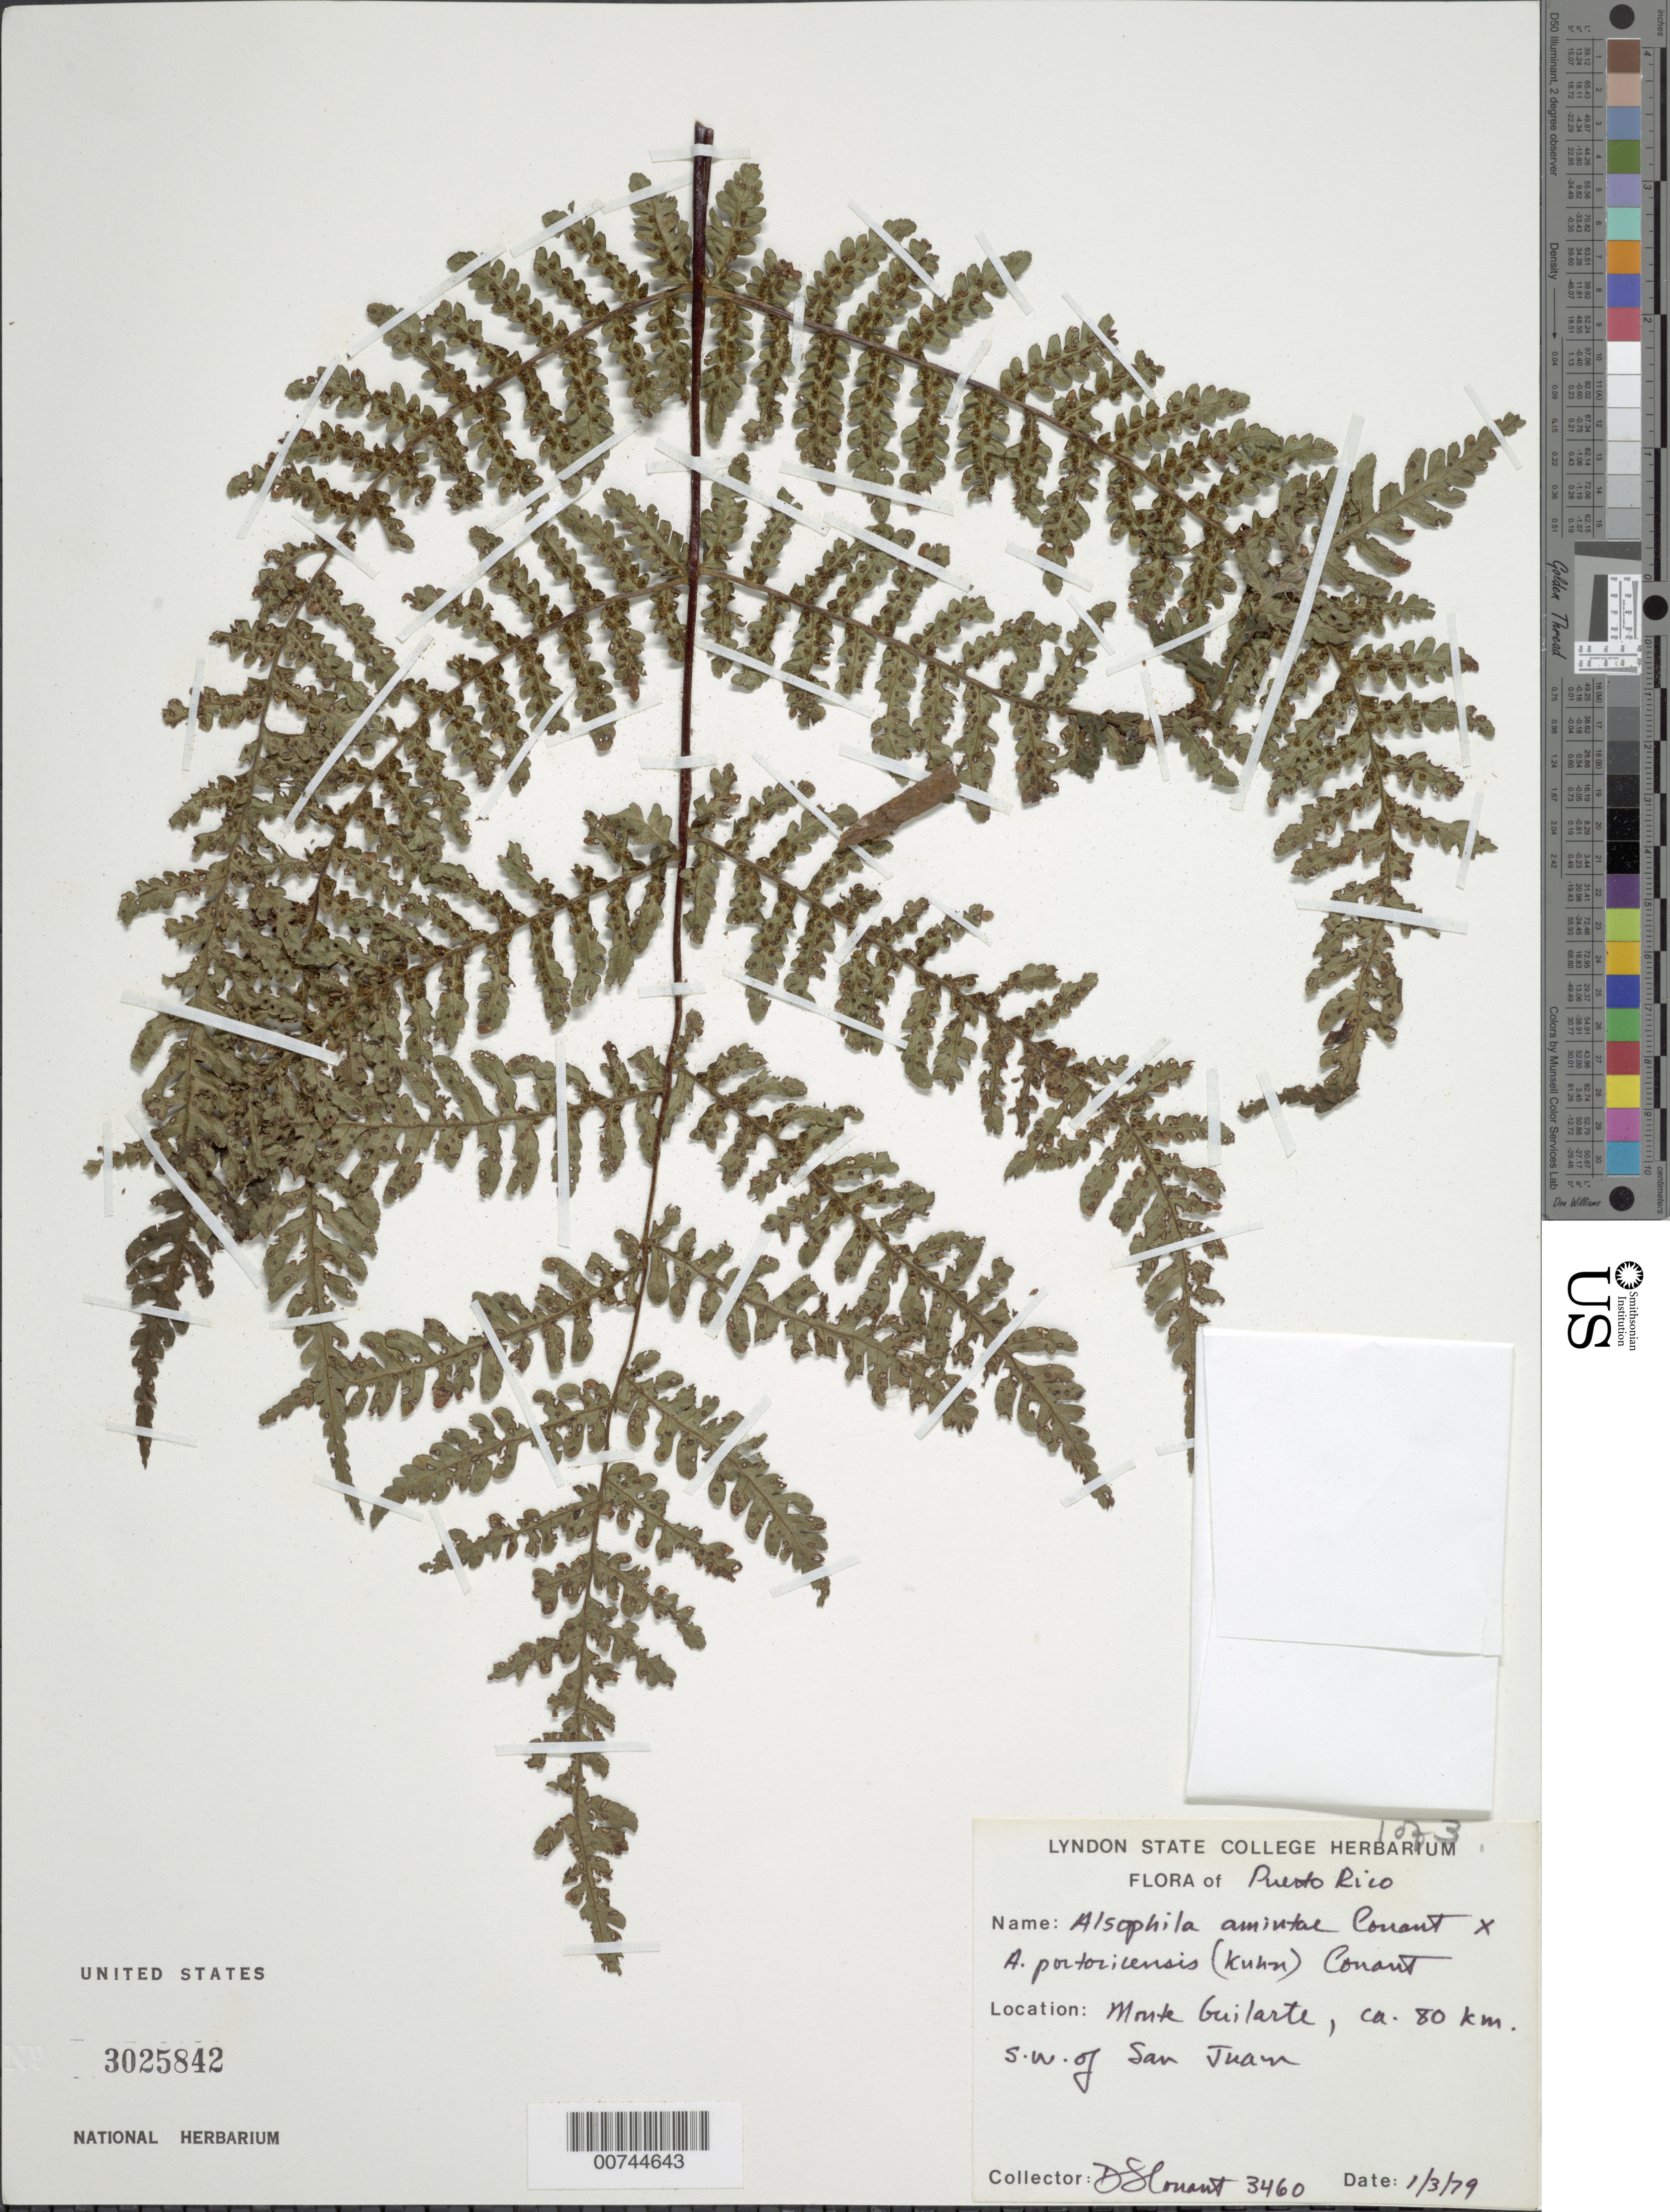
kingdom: Plantae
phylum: Tracheophyta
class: Polypodiopsida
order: Cyatheales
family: Cyatheaceae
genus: Alsophila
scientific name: Alsophila amintae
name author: D.S. Conant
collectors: D. S. Conant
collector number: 3460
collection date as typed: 03 Jan 1979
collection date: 1979-01-03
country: Puerto Rico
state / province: Adjuntas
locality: Monte Guilarte, ca. 80 km SW of San Juan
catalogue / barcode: US 3025842